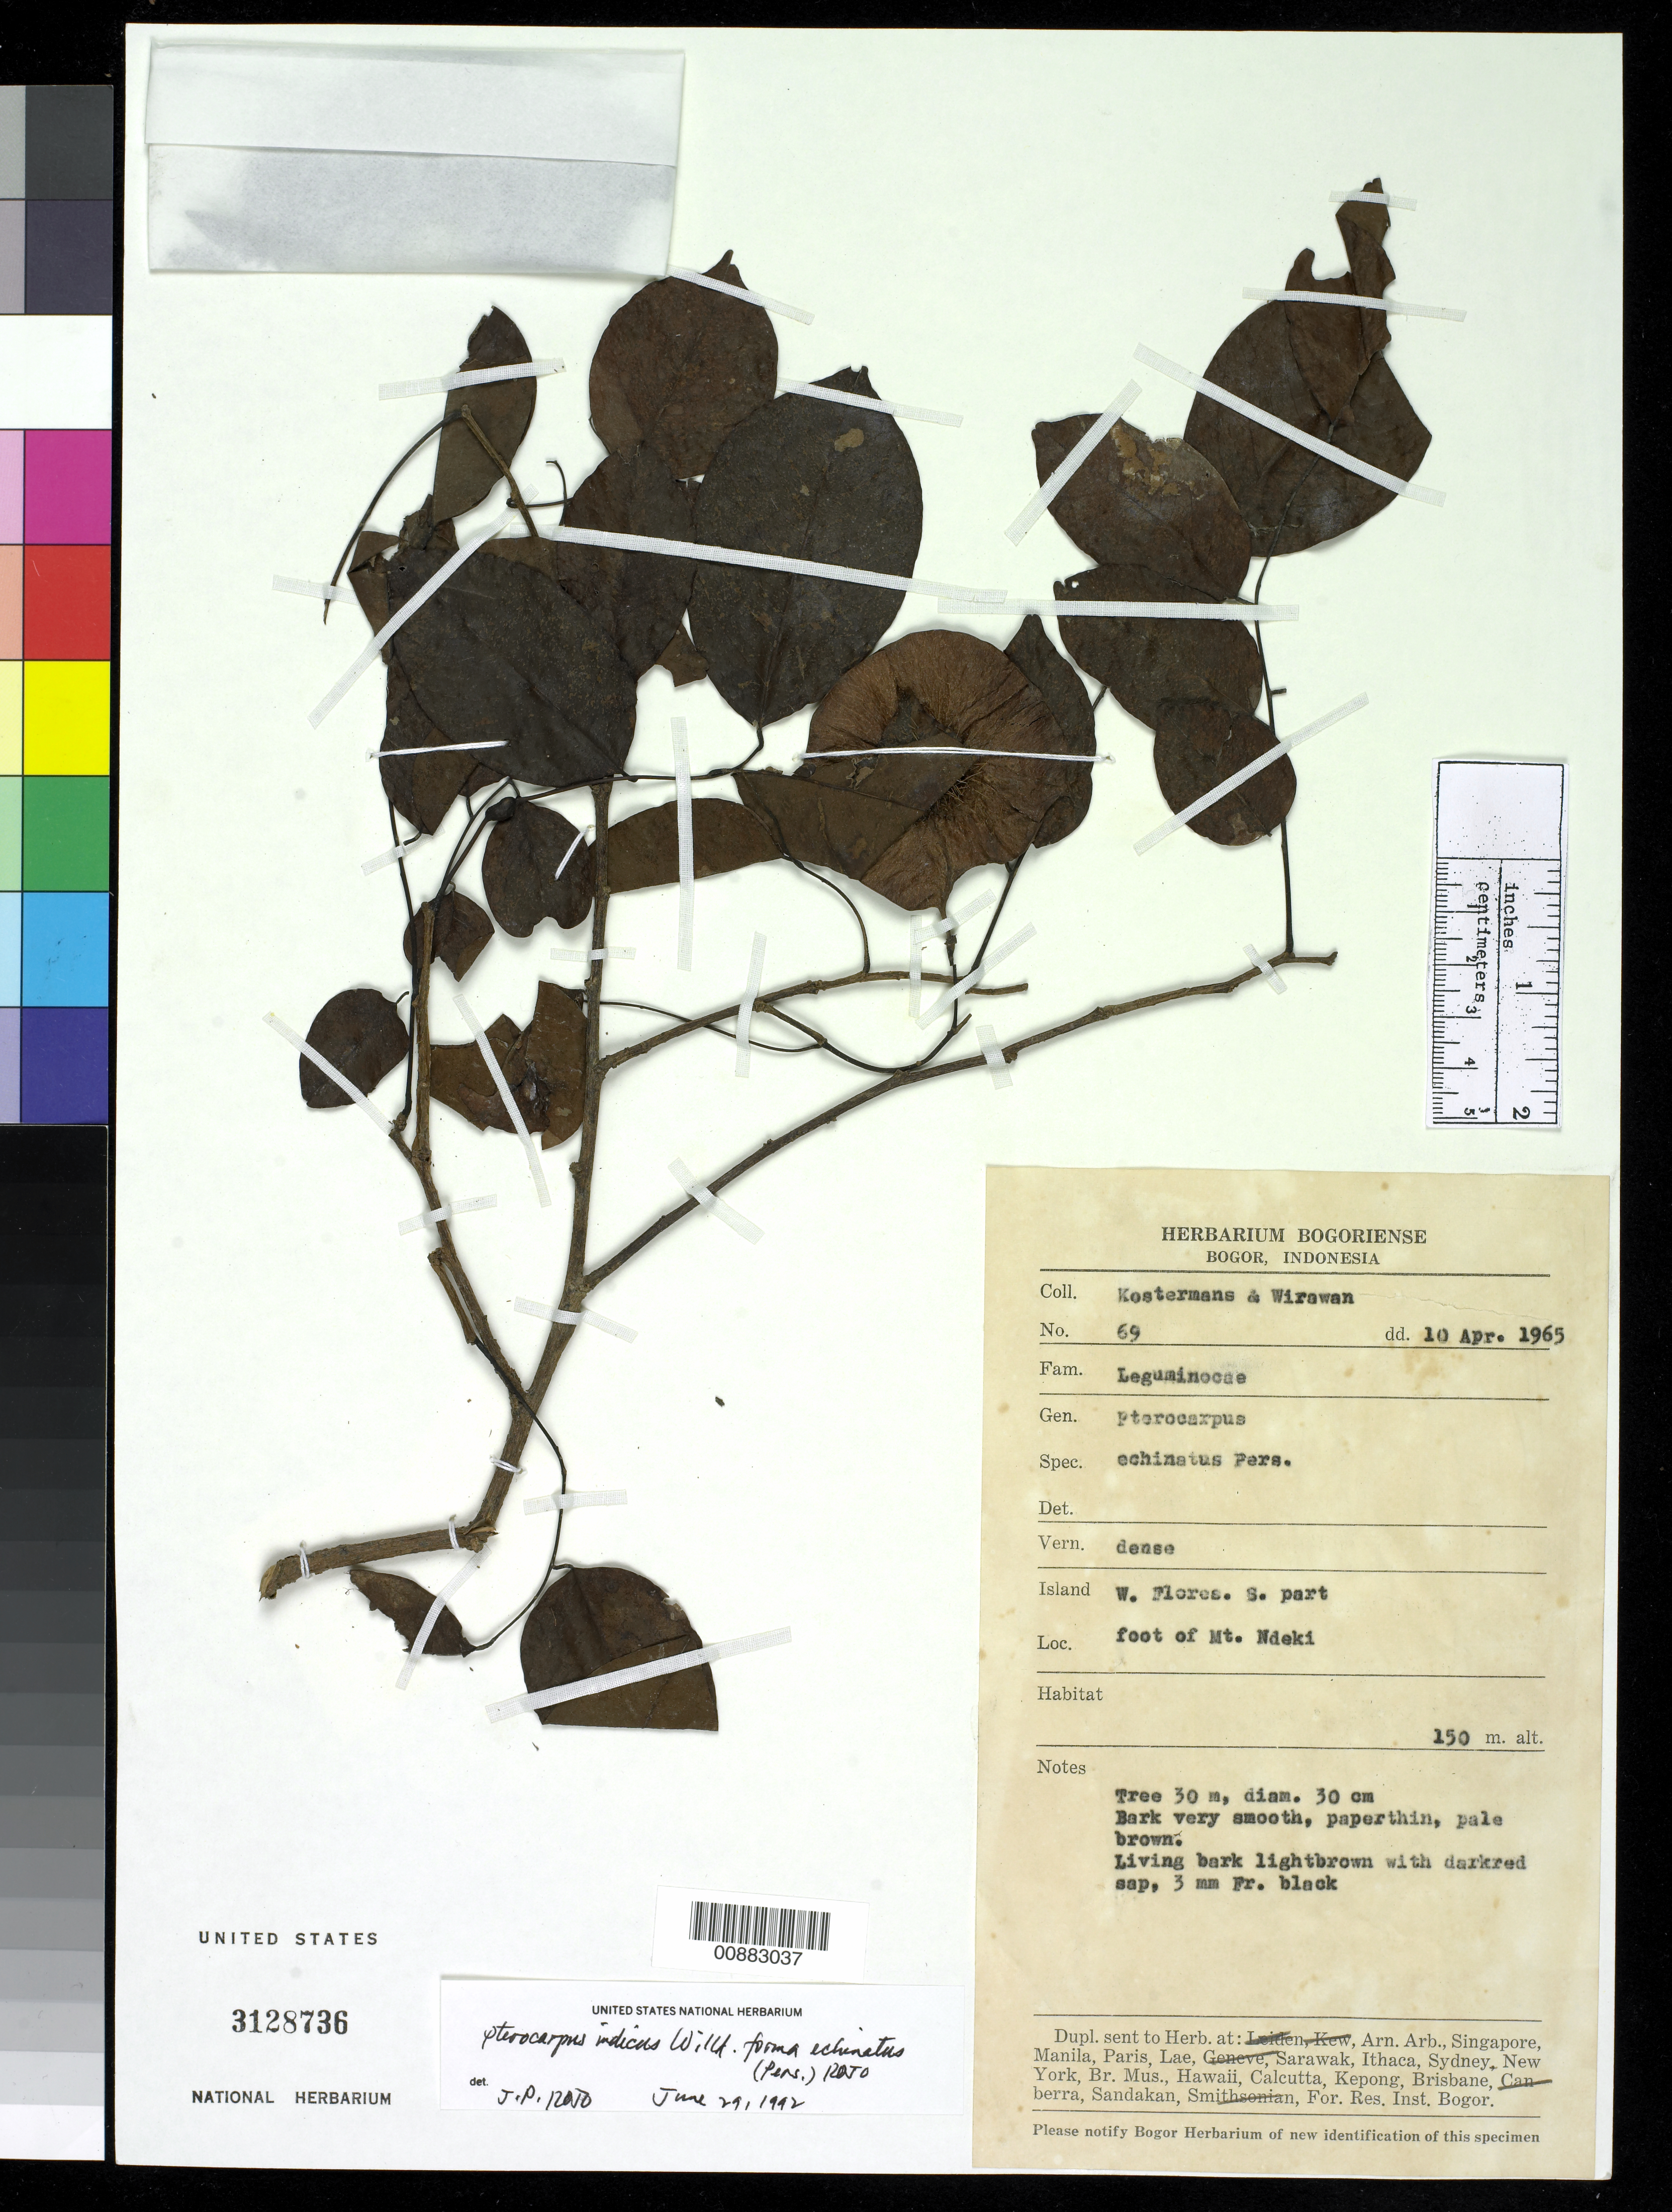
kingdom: Plantae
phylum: Tracheophyta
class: Magnoliopsida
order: Fabales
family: Fabaceae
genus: Pterocarpus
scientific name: Pterocarpus indicus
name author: Willd.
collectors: A. J. G. Kostermans & N. Wirawan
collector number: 69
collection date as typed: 10 Apr 1965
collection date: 1965-04-10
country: Indonesia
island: Flores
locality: W. Flores. S. part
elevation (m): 150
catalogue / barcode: US 3128736